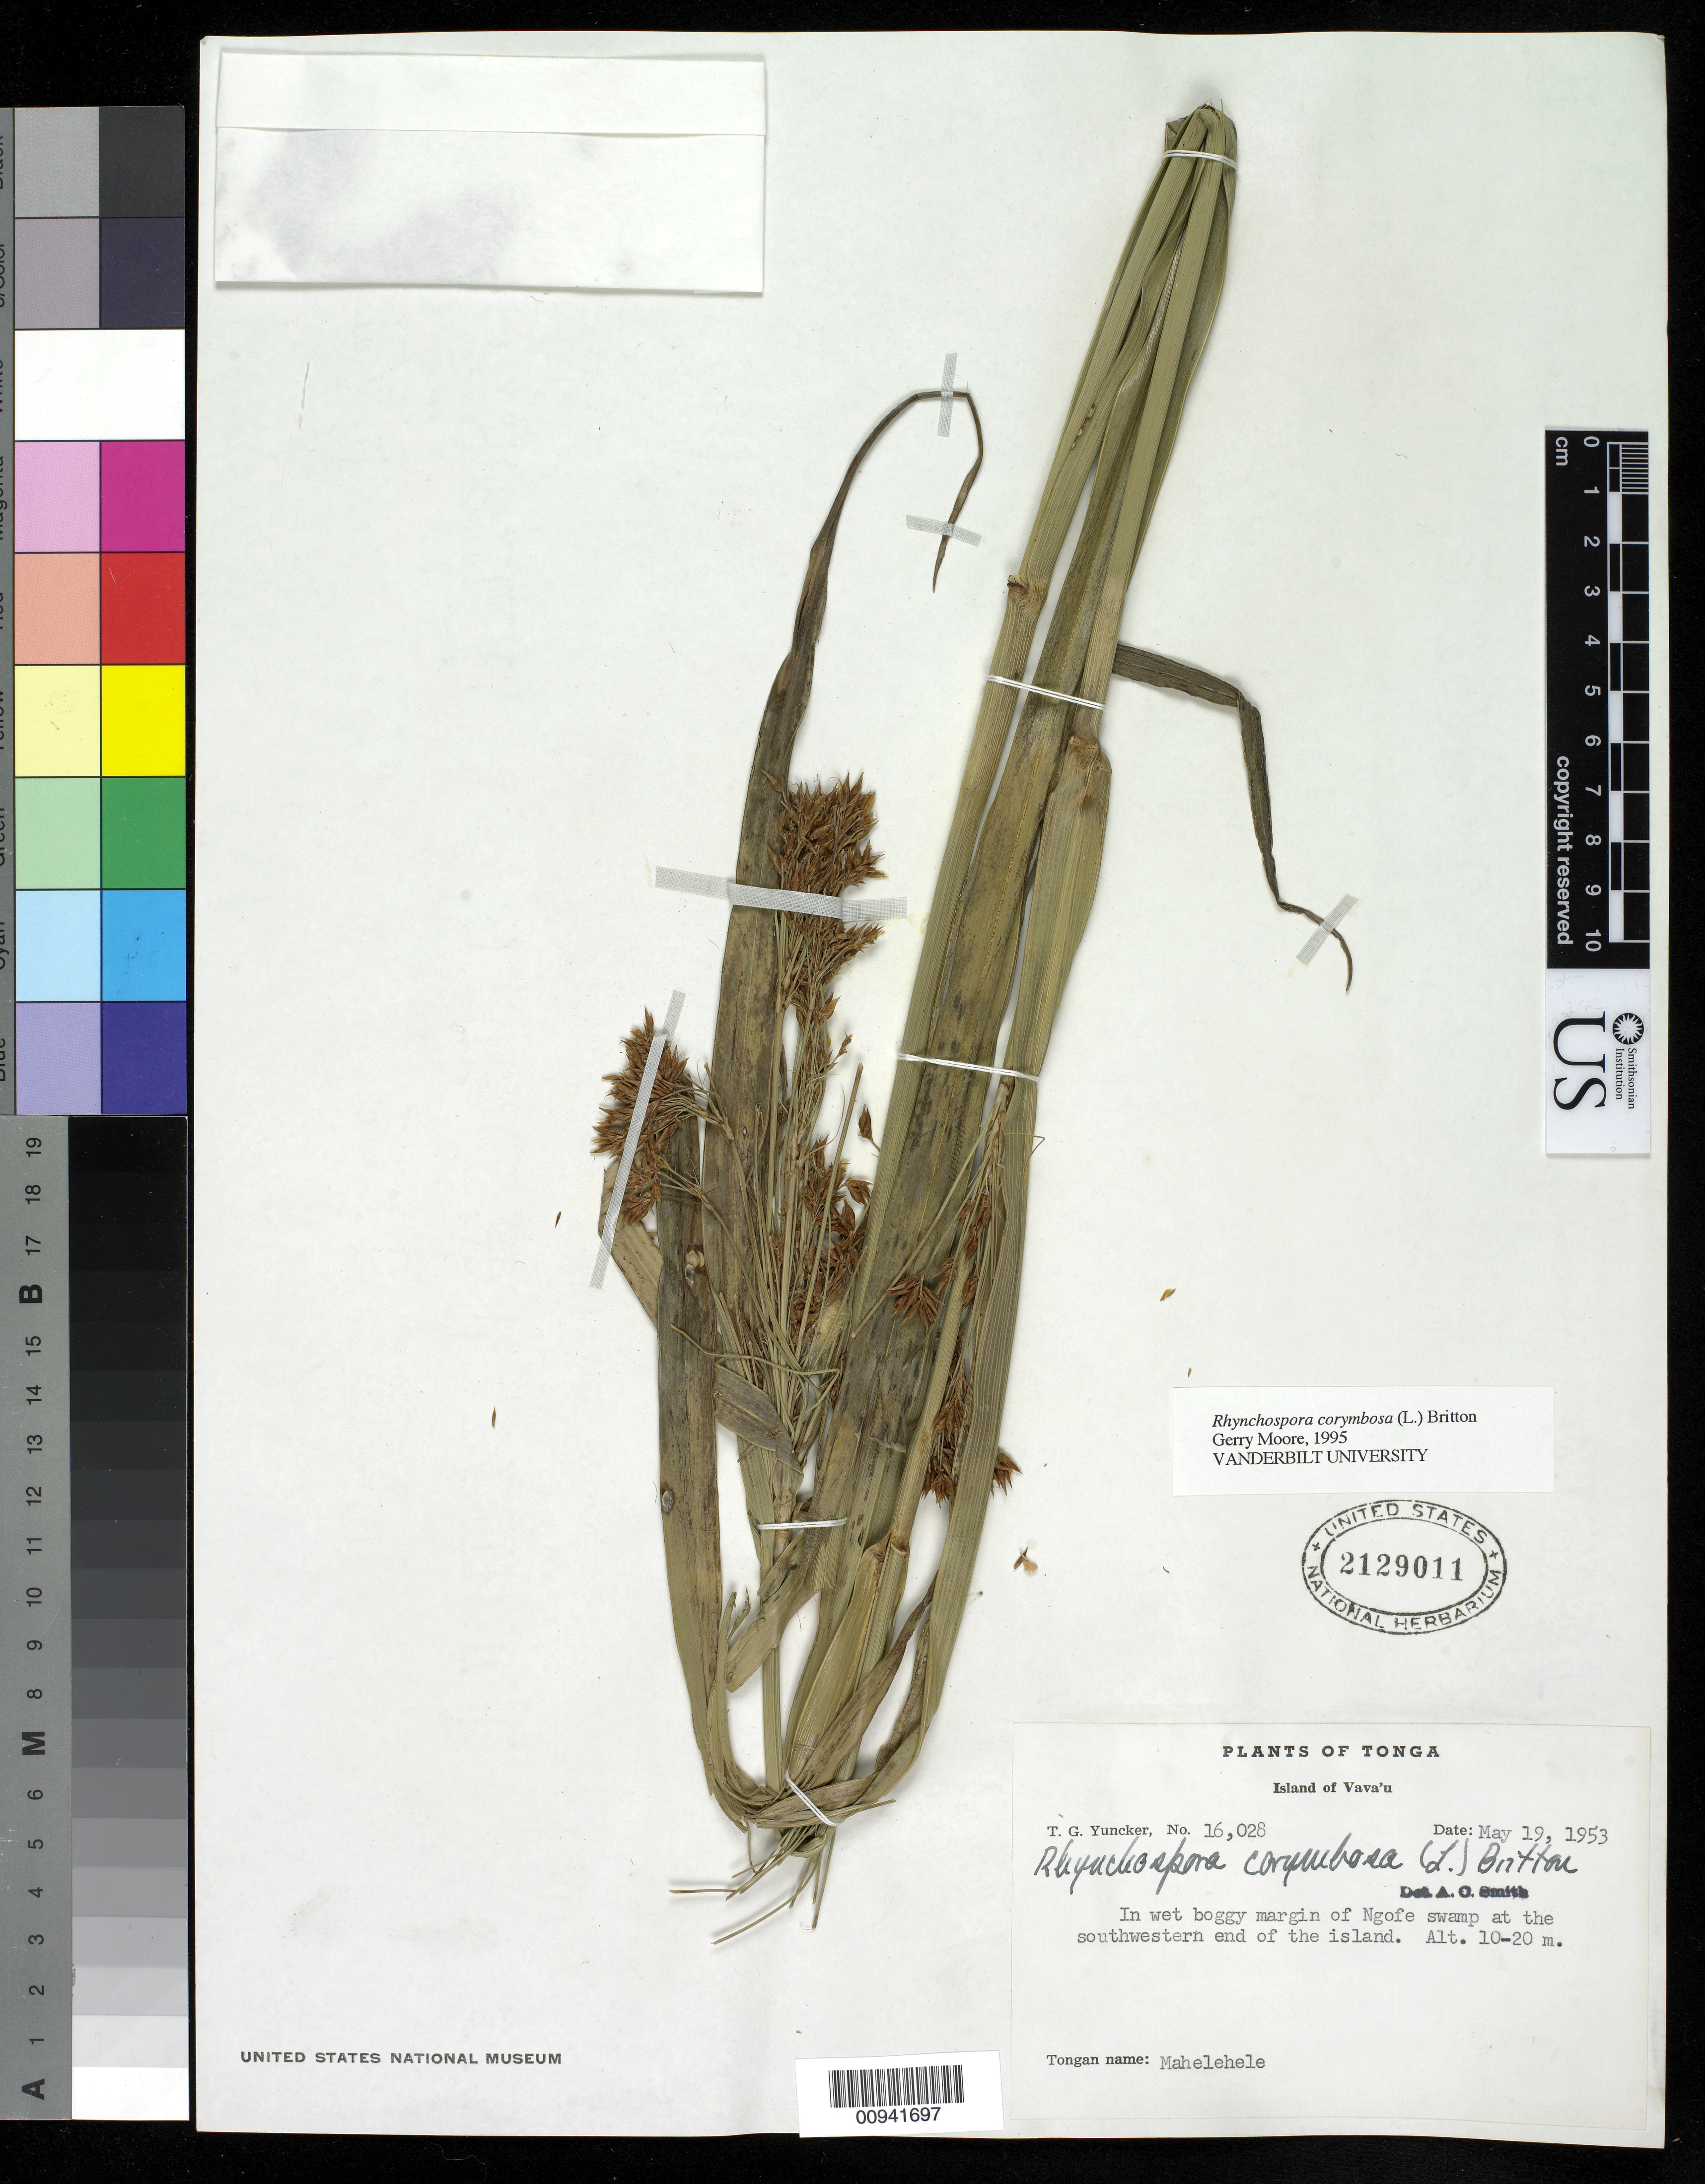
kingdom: Plantae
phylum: Tracheophyta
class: Liliopsida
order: Poales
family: Cyperaceae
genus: Rhynchospora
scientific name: Rhynchospora corymbosa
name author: (L.) Britton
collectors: T. G. Yuncker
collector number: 16028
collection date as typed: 19 May 1953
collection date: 1953-05-19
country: Tonga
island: Vava'u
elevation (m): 10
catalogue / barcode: US 2129011